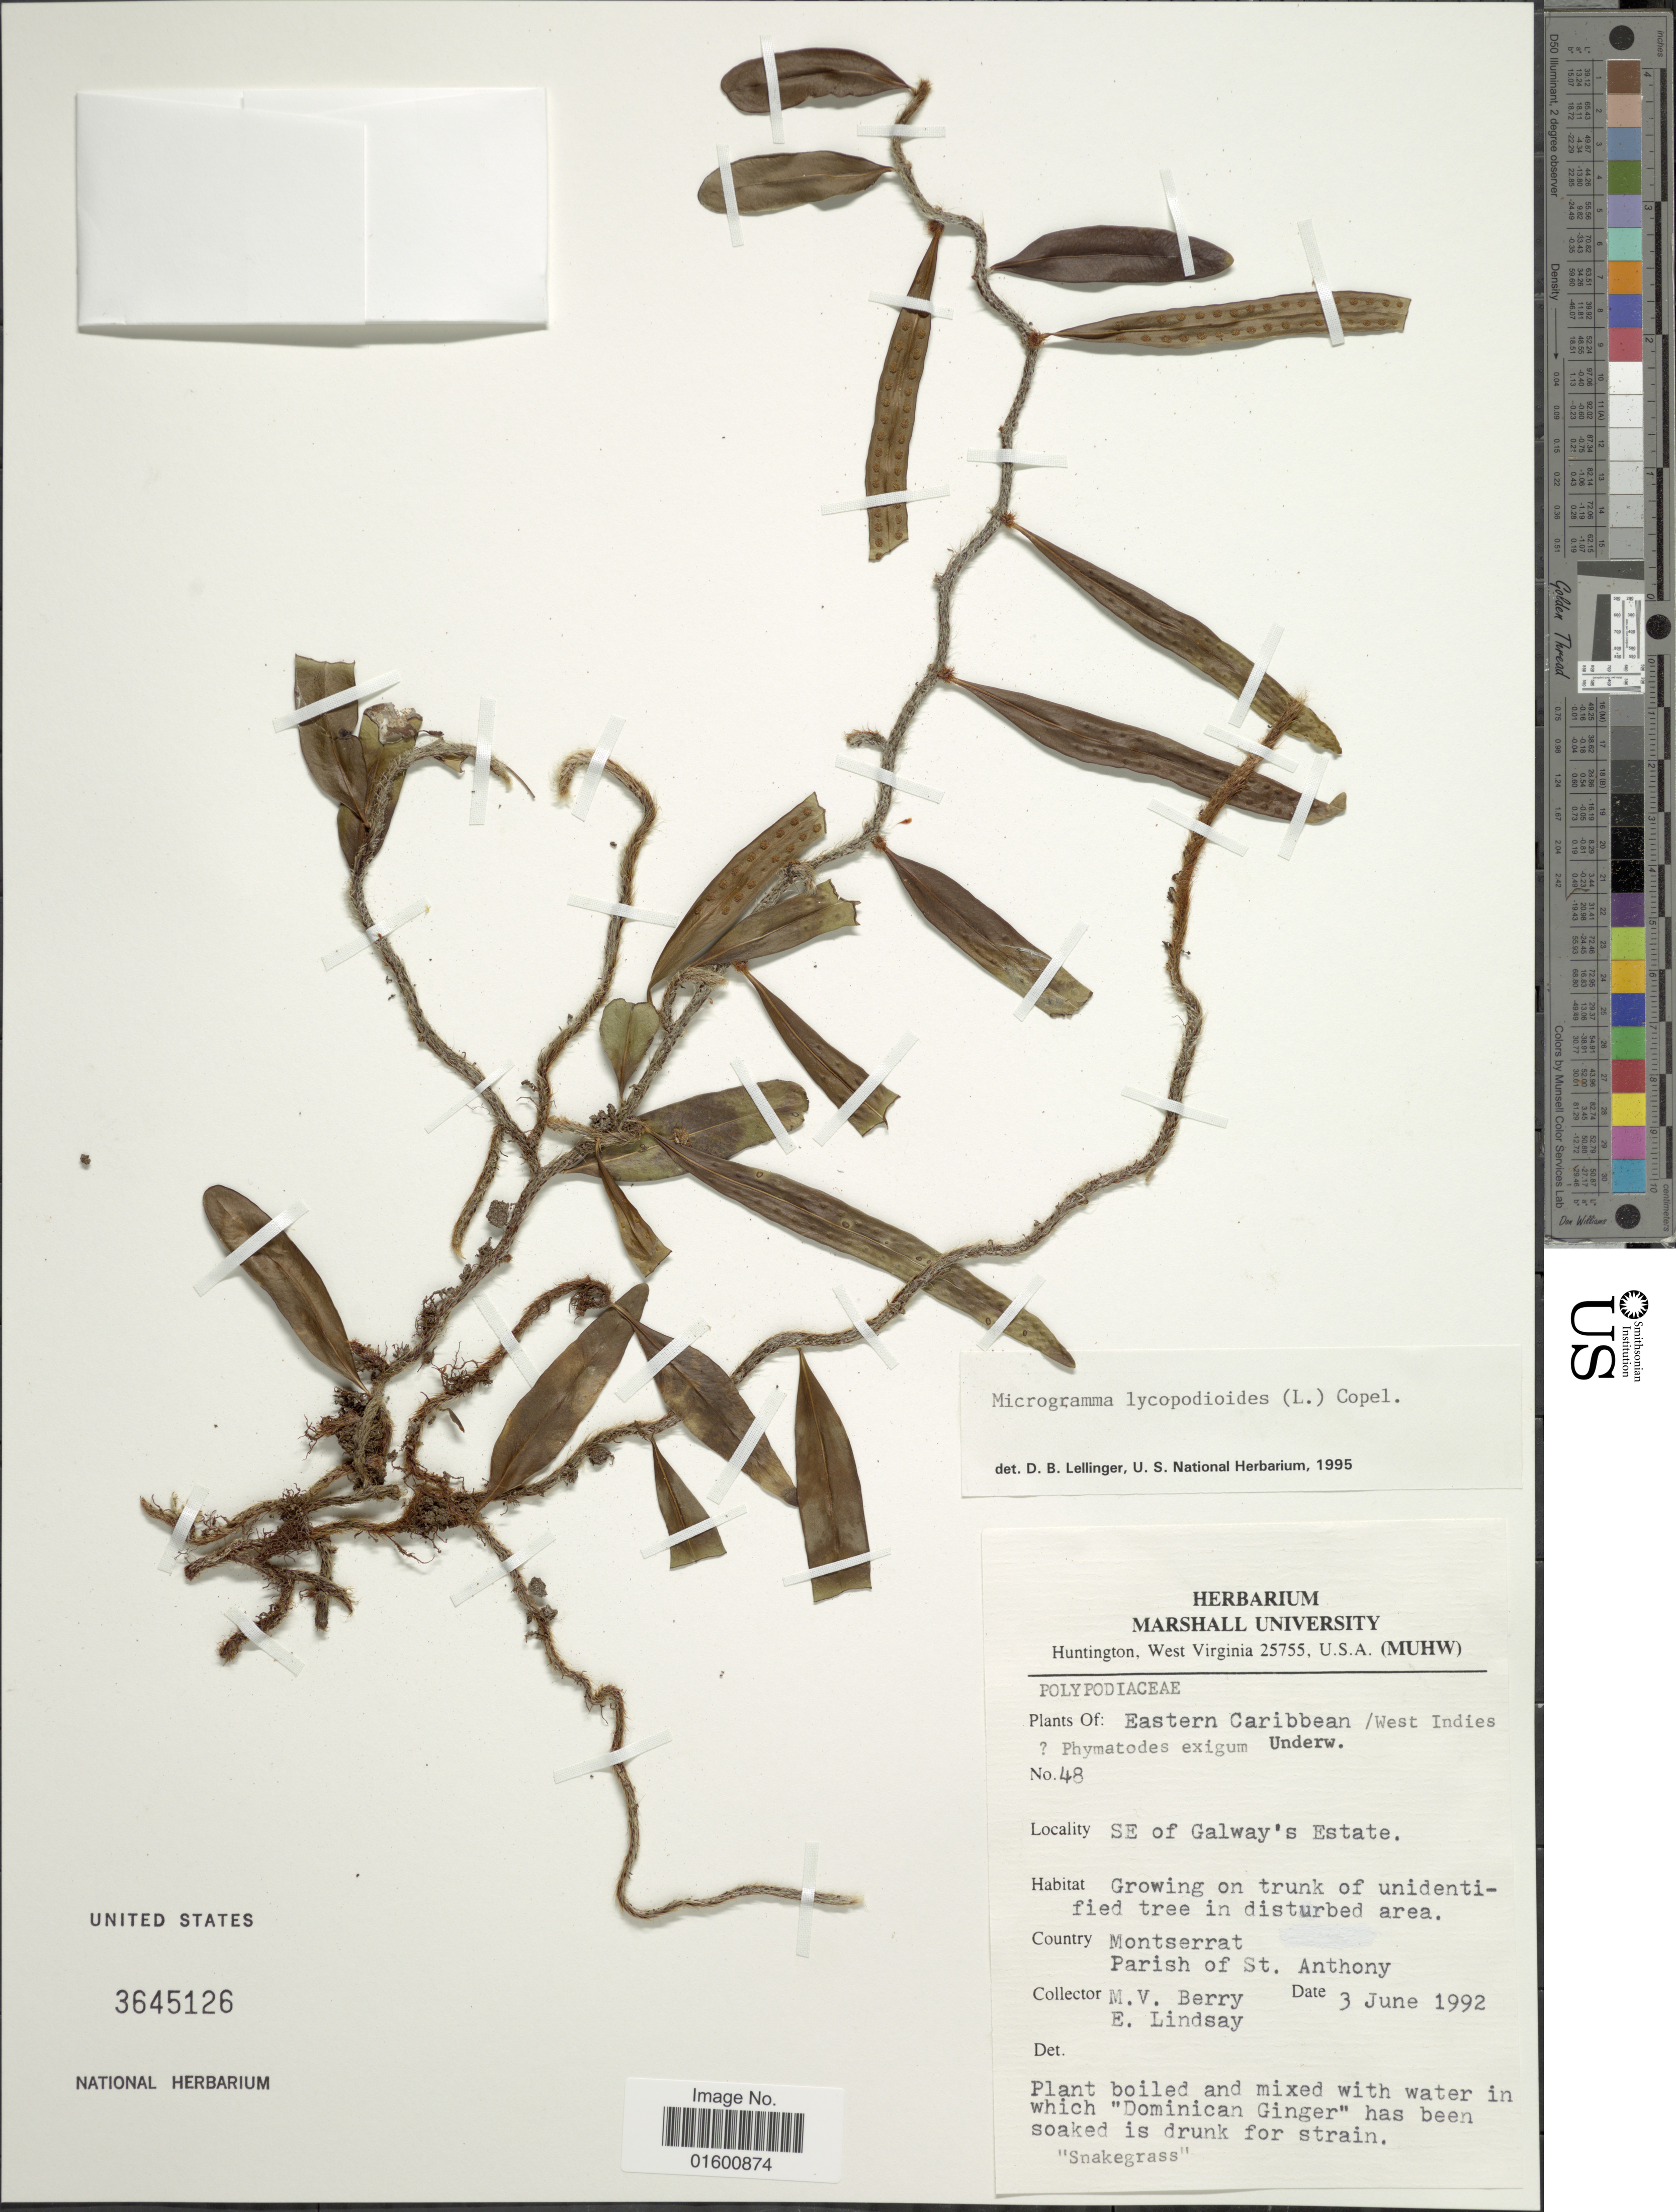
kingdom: Plantae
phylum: Tracheophyta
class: Polypodiopsida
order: Polypodiales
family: Polypodiaceae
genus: Microgramma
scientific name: Microgramma lycopodioides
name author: (L.) Copel.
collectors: M. Berry & E. Lindsay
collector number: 48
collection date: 1992-06-03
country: Montserrat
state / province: Saint Anthony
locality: Eastern Caribbean, West Indies, SE of Galway's Estate, Parish of St. Anthony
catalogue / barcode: US 3645126